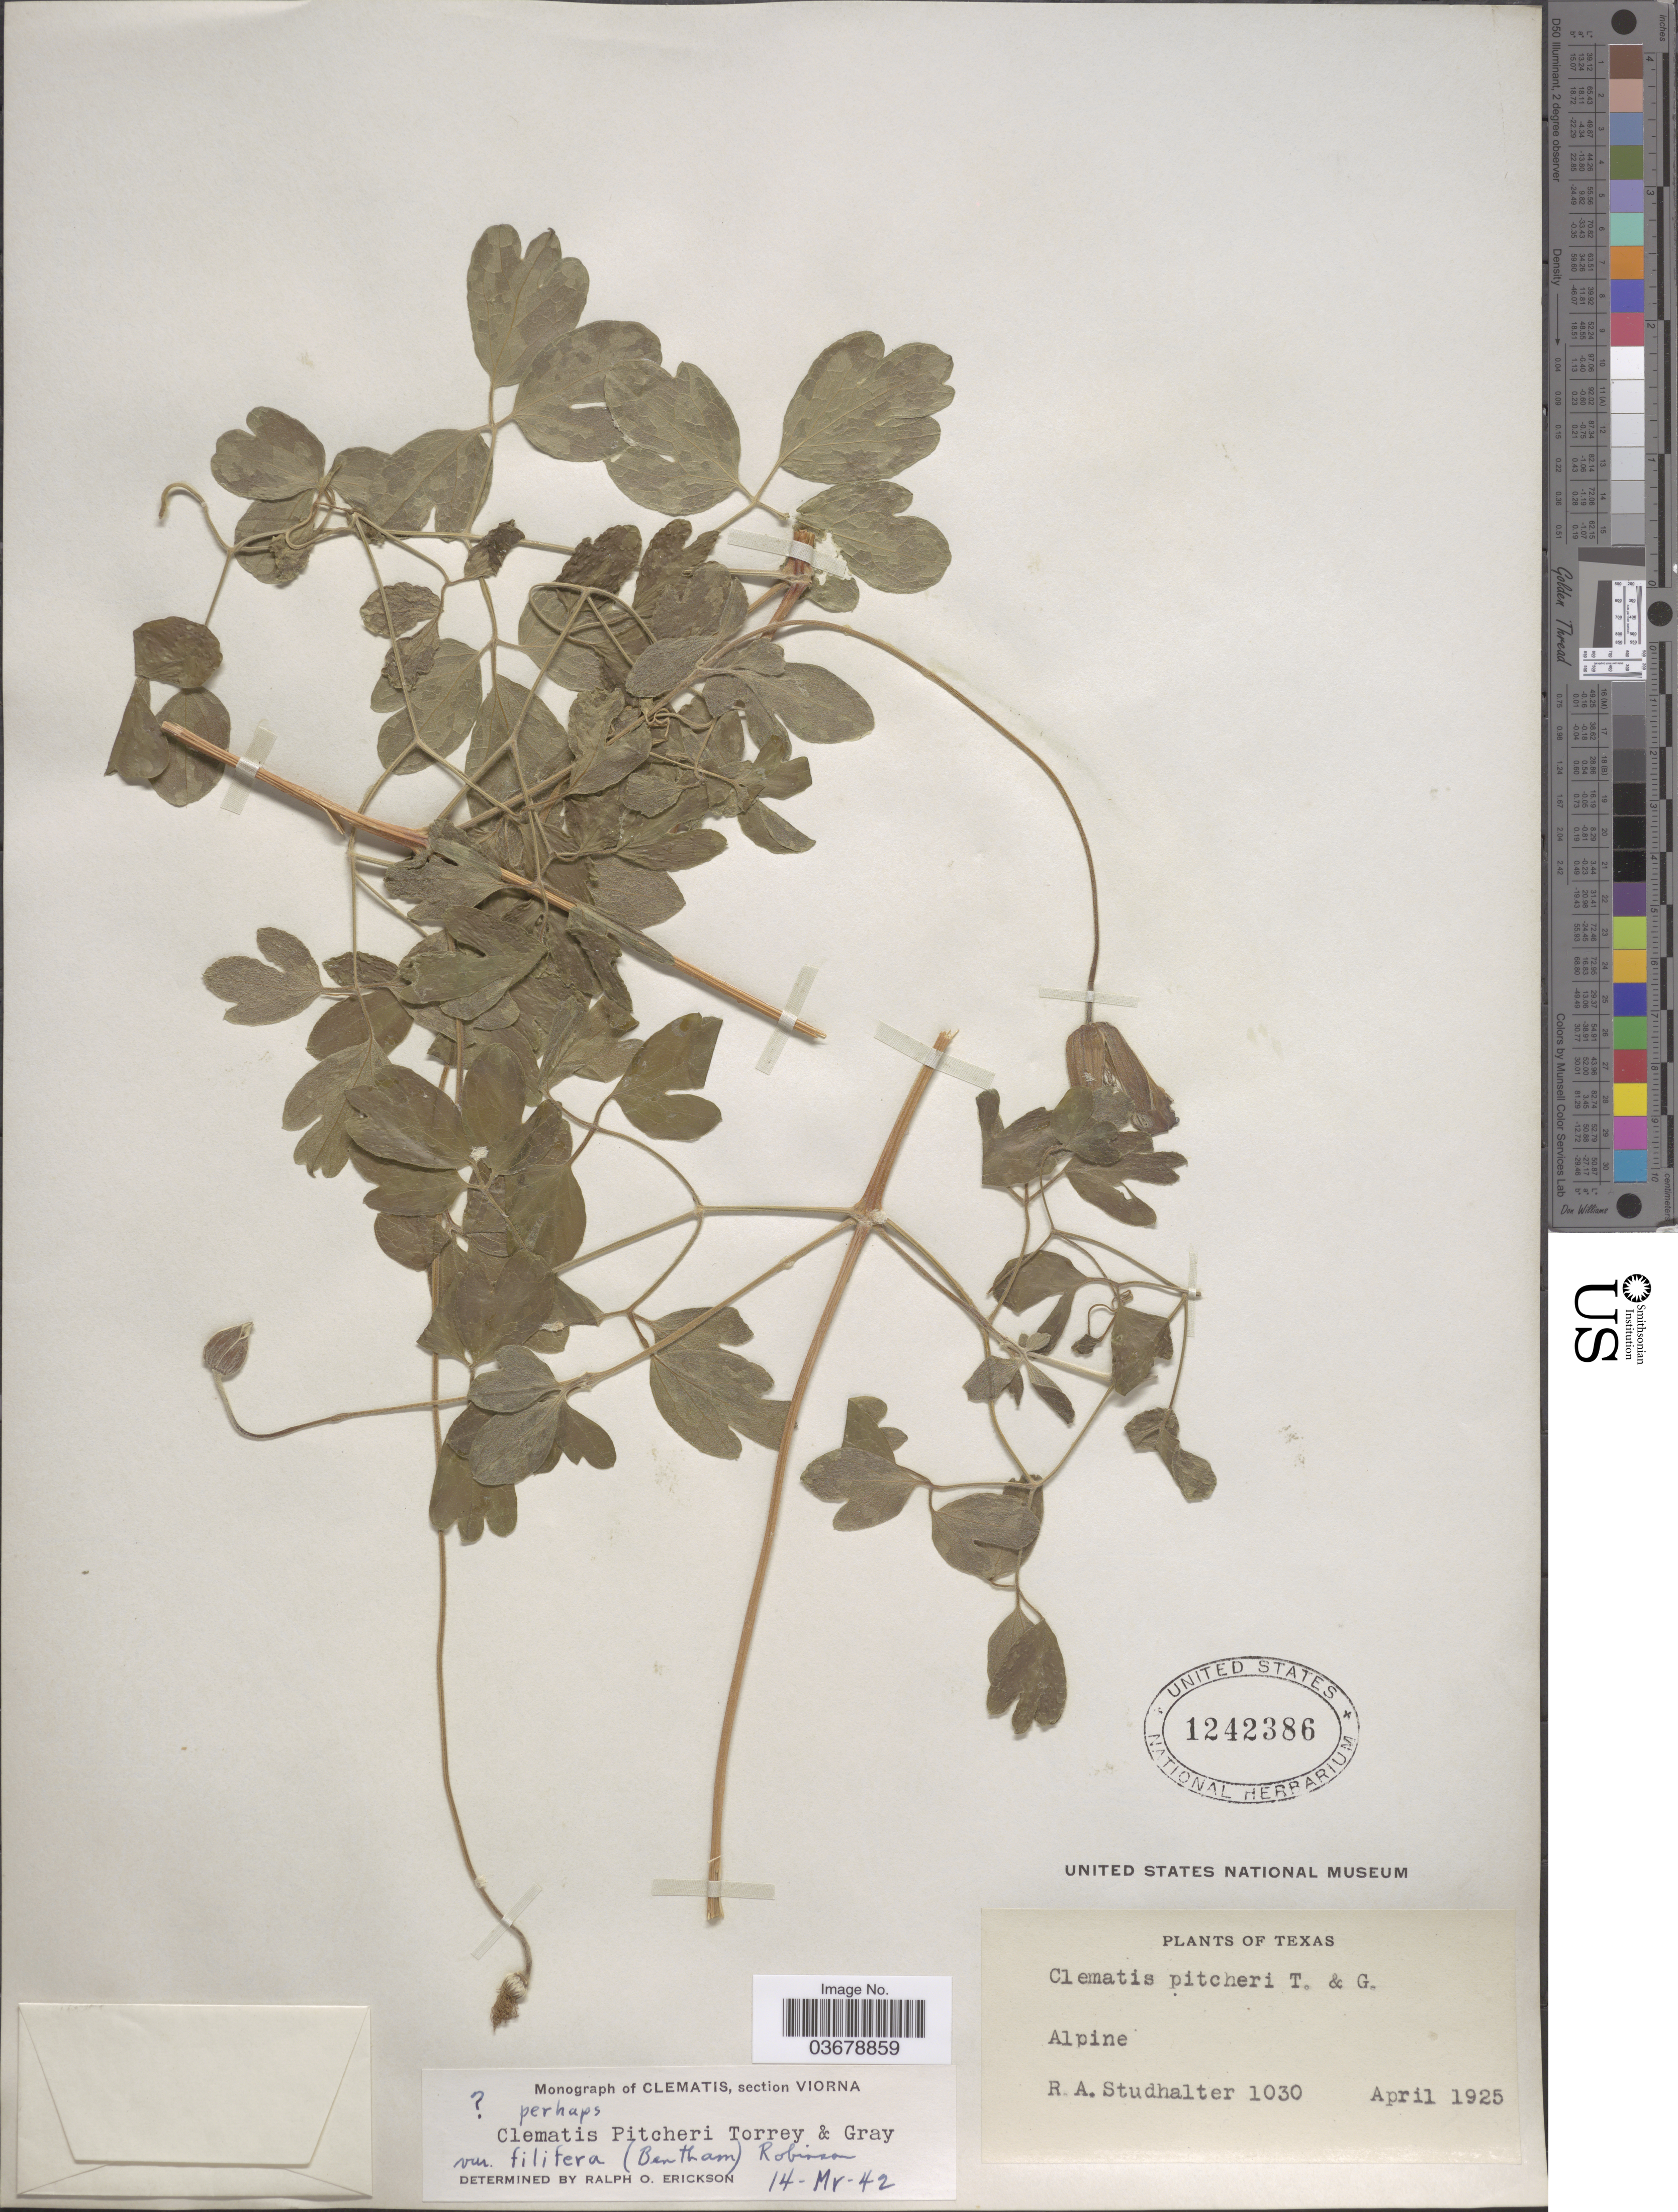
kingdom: Plantae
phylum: Tracheophyta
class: Magnoliopsida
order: Ranunculales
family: Ranunculaceae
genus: Clematis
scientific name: Clematis viorna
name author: L.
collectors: R. Studhalter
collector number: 1030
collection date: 1925-04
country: United States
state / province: Texas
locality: Alpine.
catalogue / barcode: US 1242386